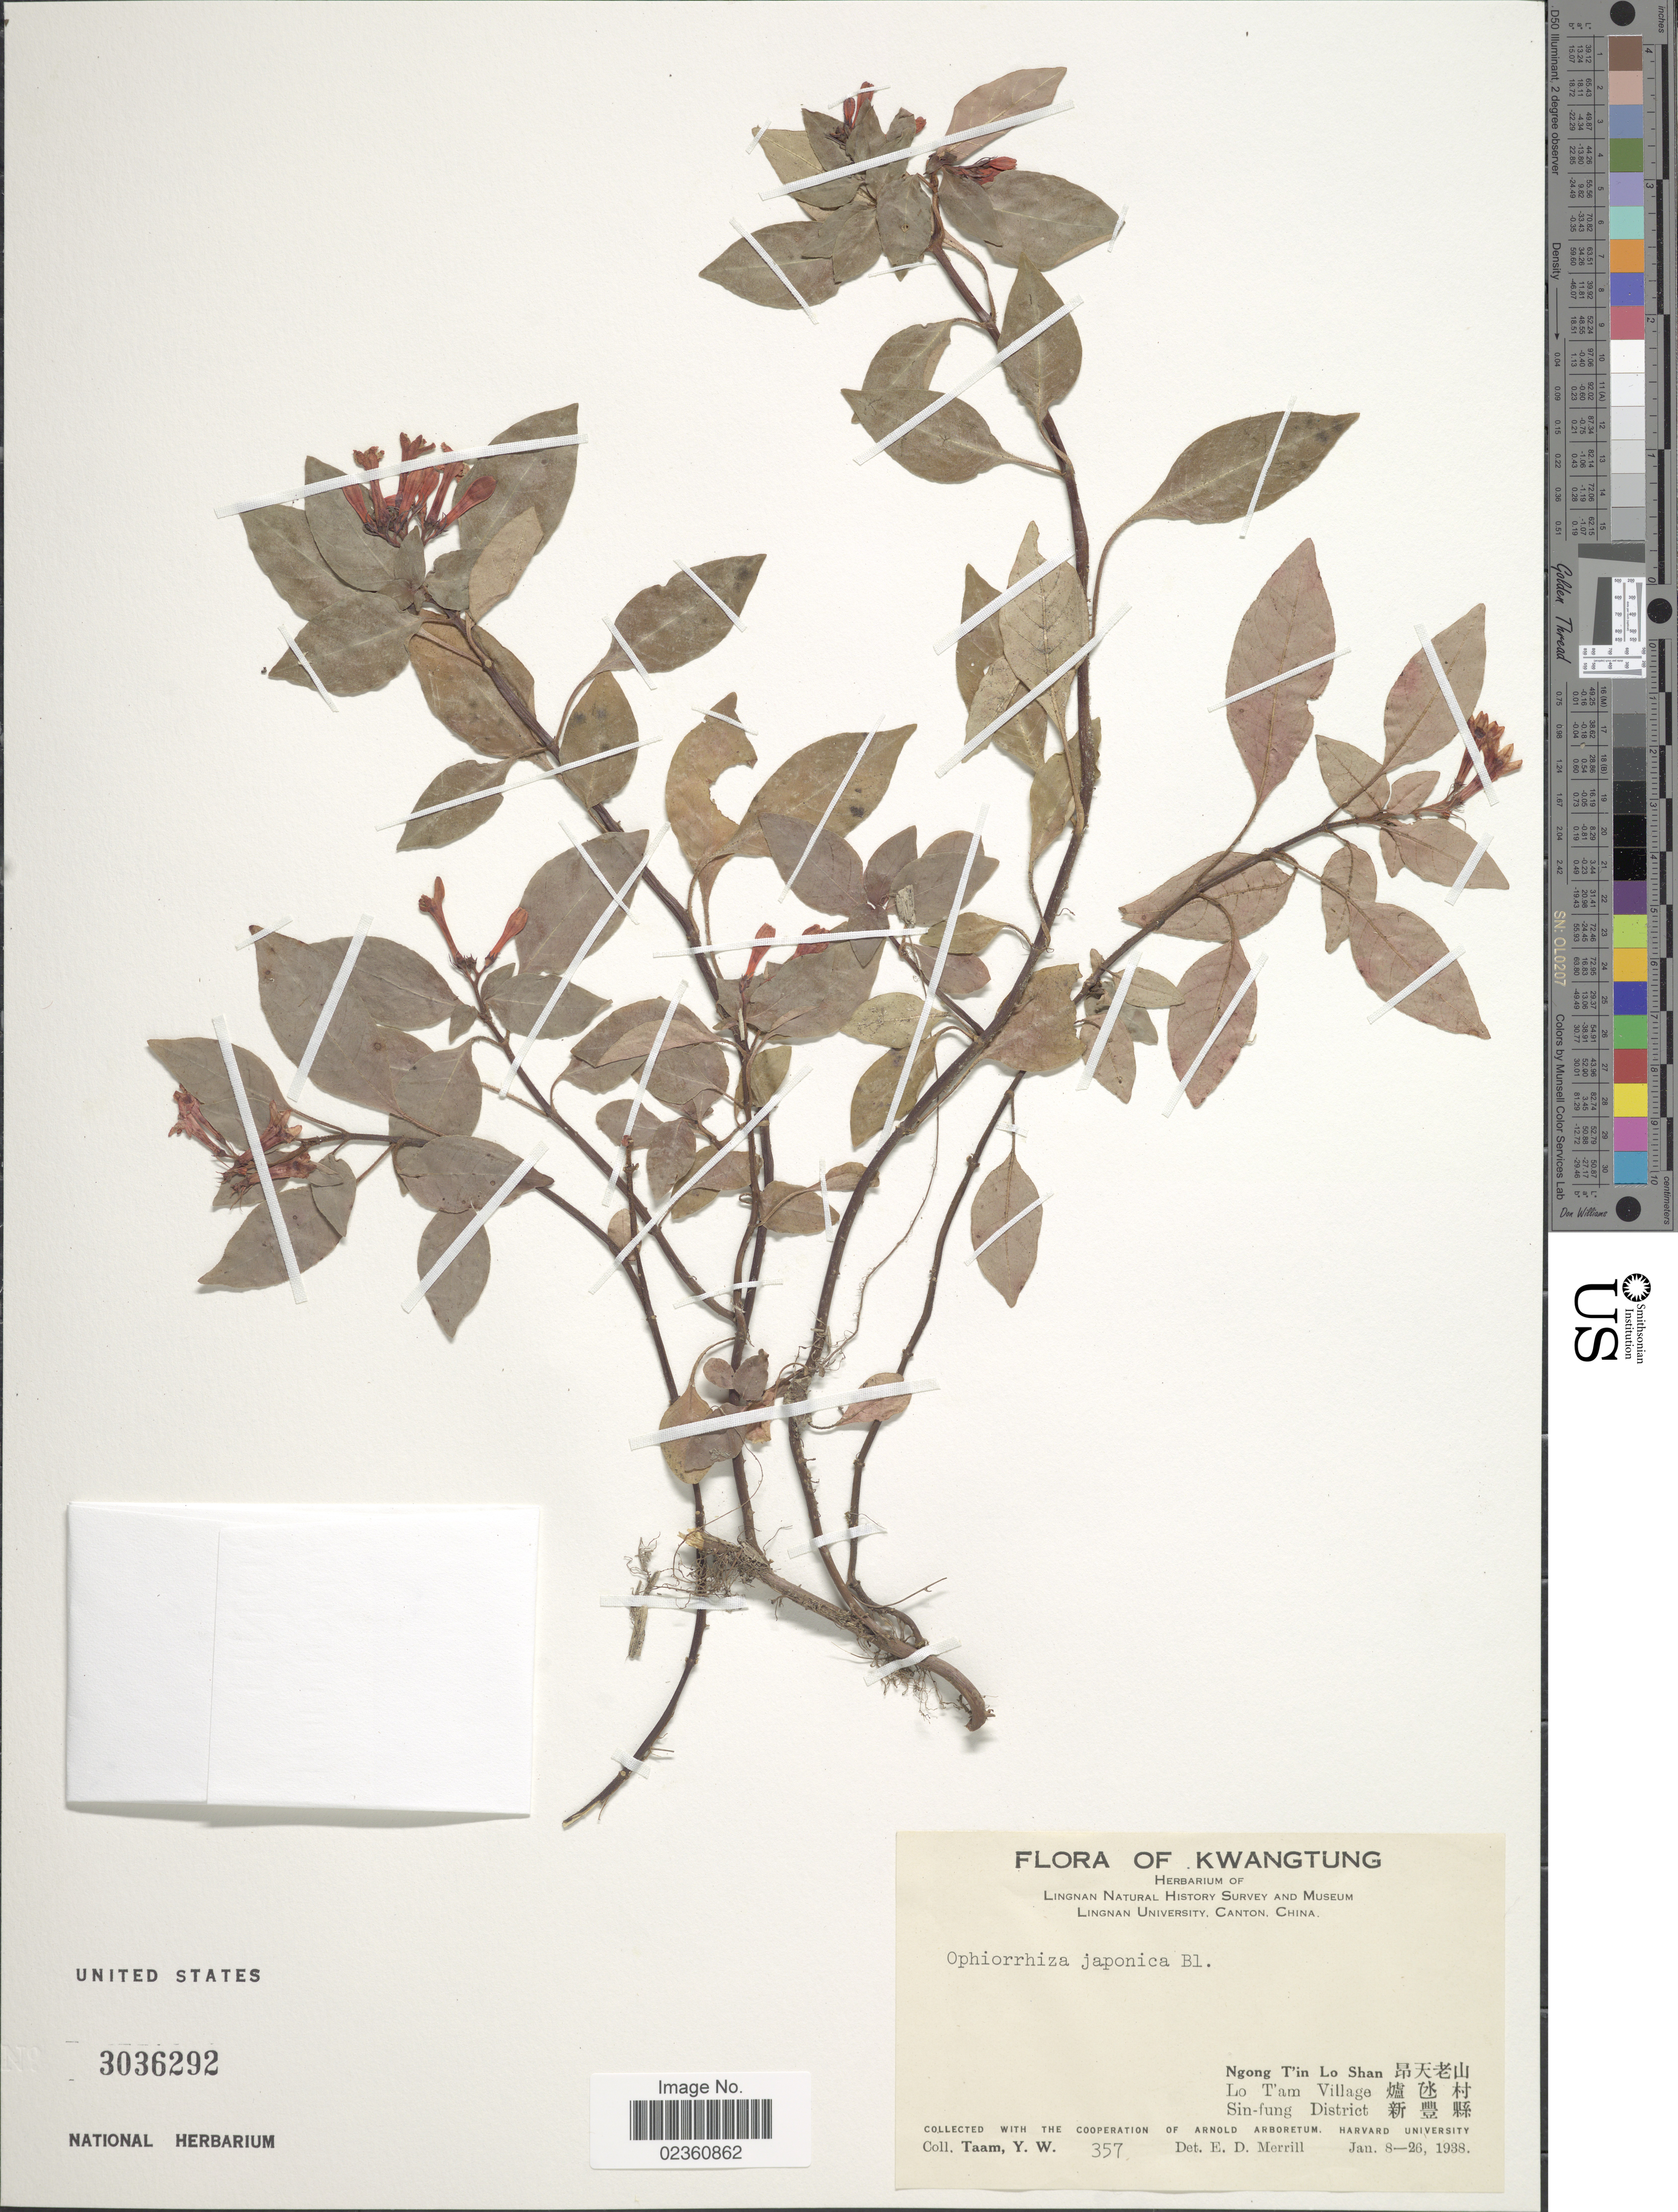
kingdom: Plantae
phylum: Tracheophyta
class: Magnoliopsida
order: Gentianales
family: Rubiaceae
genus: Ophiorrhiza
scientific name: Ophiorrhiza japonica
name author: Blume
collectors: Y. W. Taam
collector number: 357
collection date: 1938-01-08/1938-01-26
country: China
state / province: Guangdong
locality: Kwangtung, Ngong T'in Lo Shan, Lo T'am Village, Sin-fung District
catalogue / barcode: US 3036292